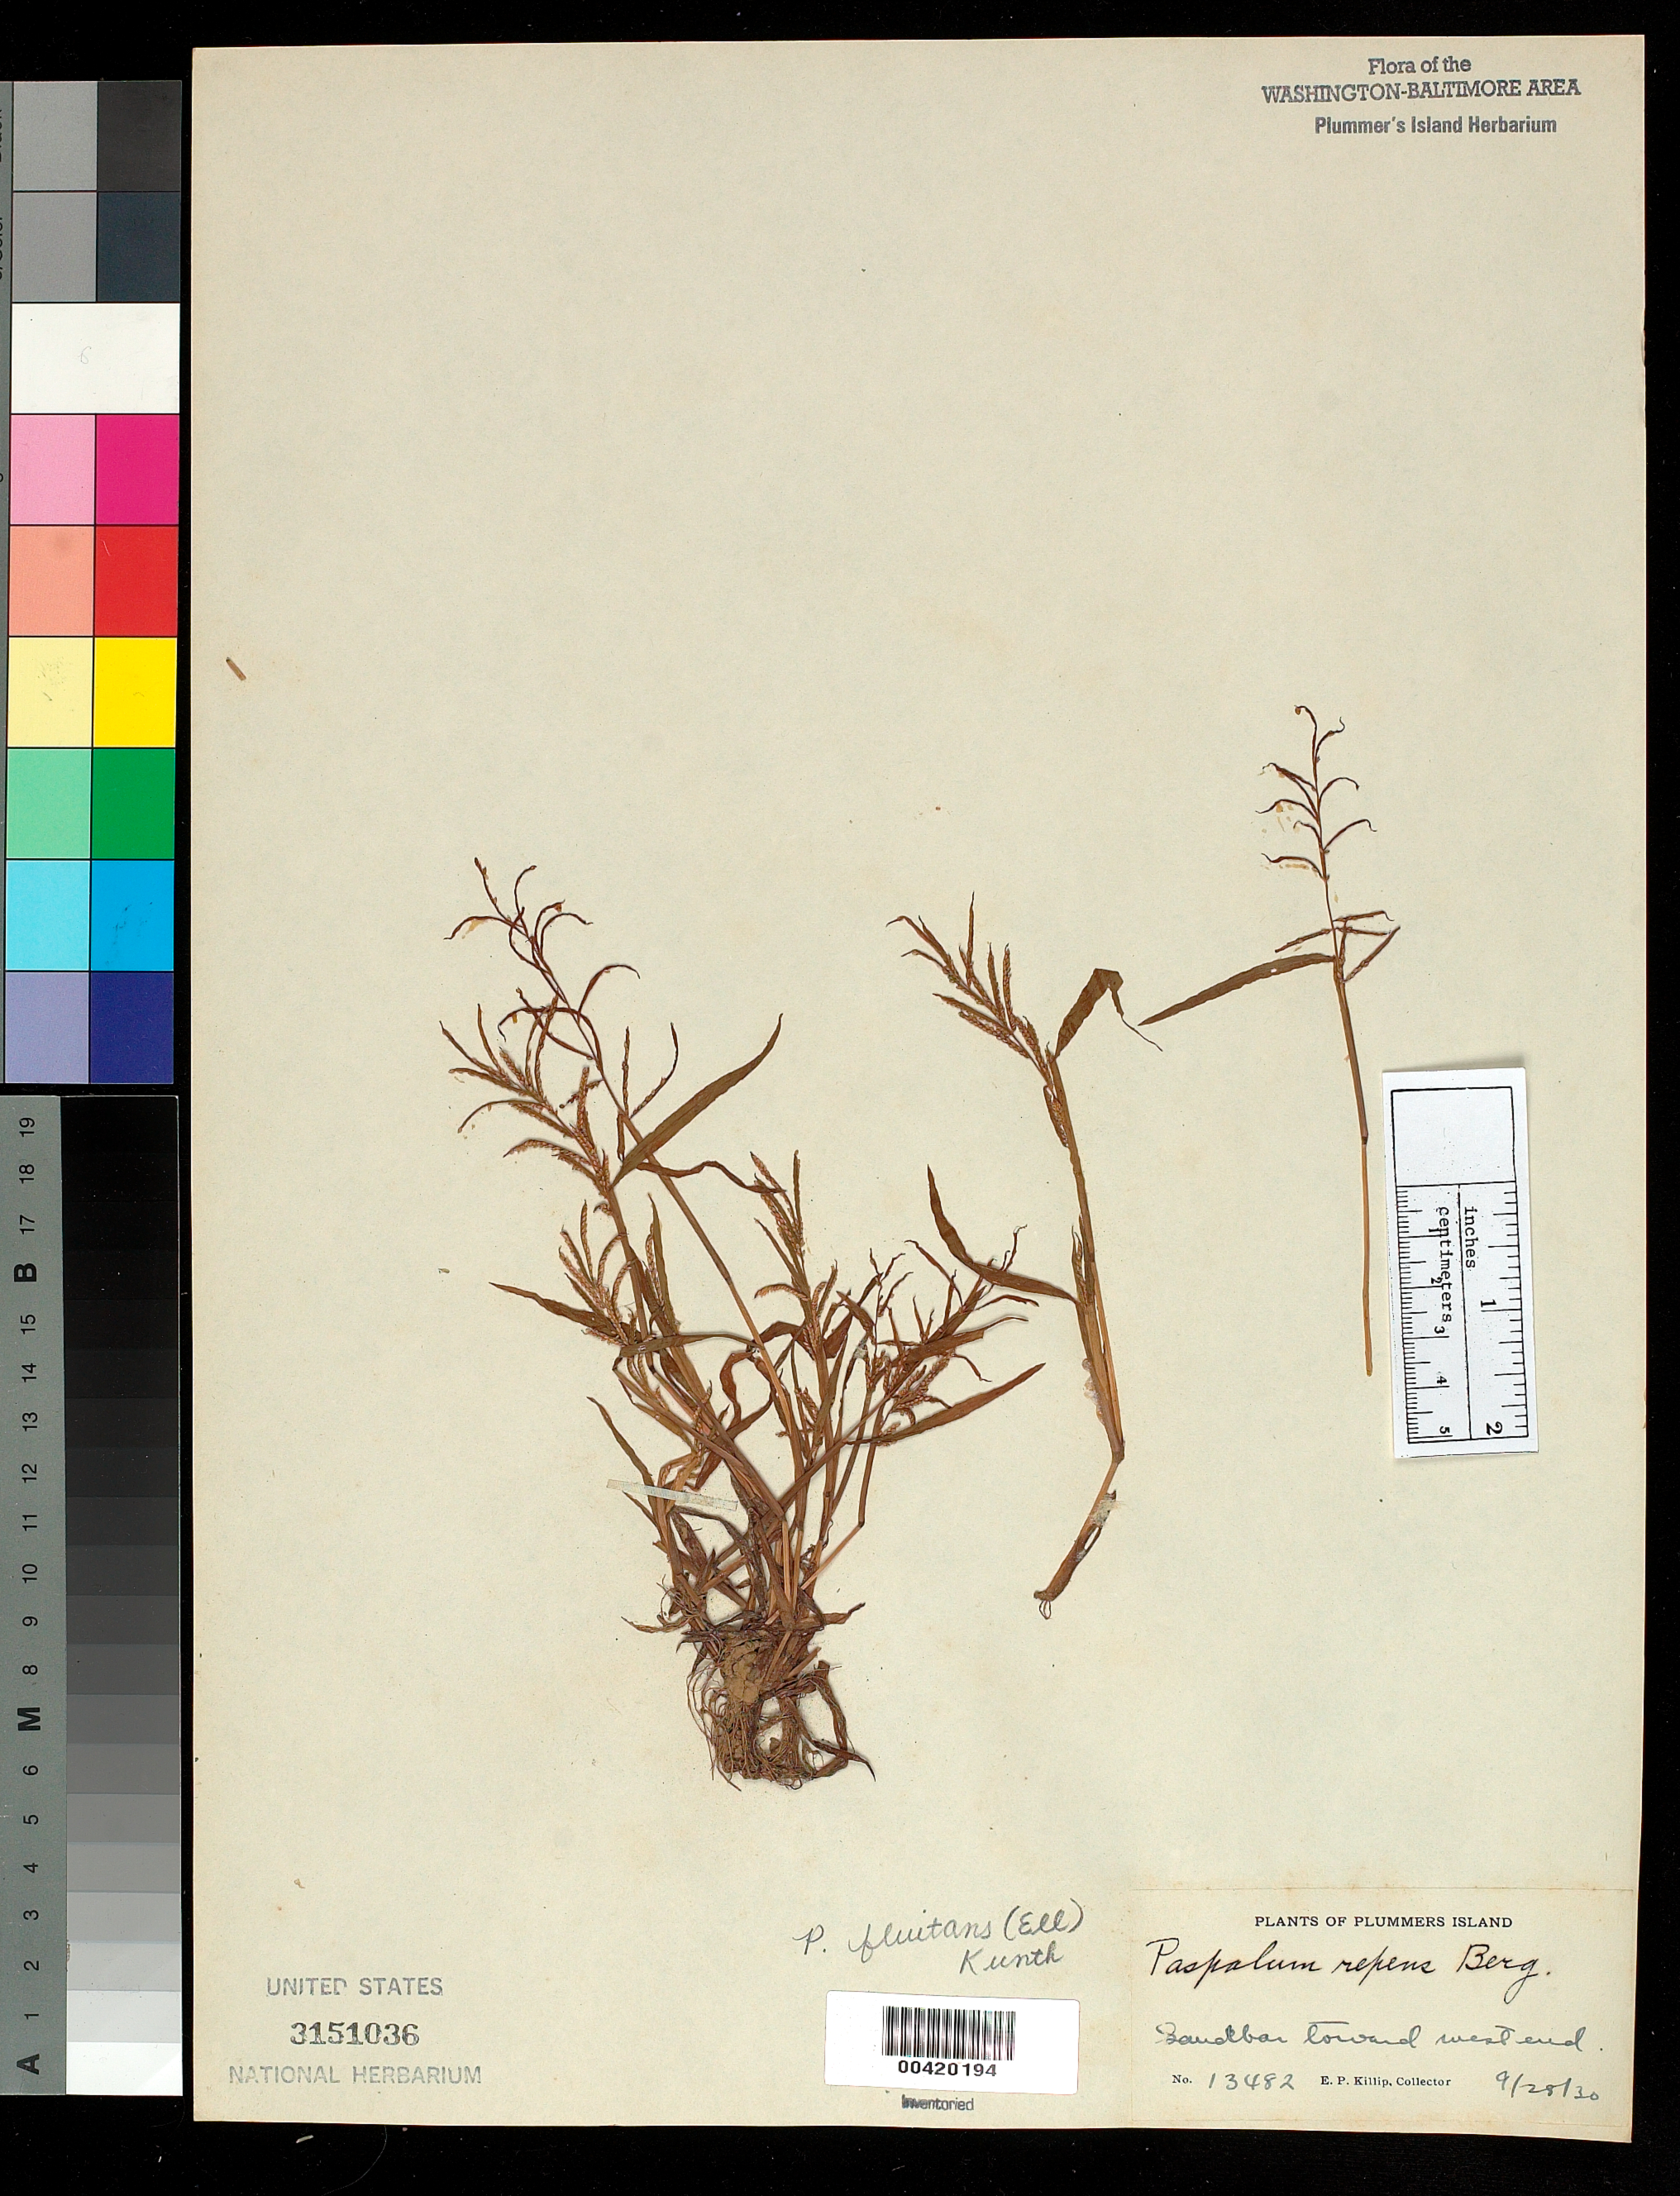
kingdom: Plantae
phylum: Tracheophyta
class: Liliopsida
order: Poales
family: Poaceae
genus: Paspalum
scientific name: Paspalum fluitans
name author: (Elliott) Kunth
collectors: E. P. Killip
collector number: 13482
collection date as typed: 28 Sep 1930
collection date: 1930-09-28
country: United States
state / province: Maryland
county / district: Montgomery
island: Plummers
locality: Plummer's Island; sandbar toward west end C. & O. Canal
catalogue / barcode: US 3151036